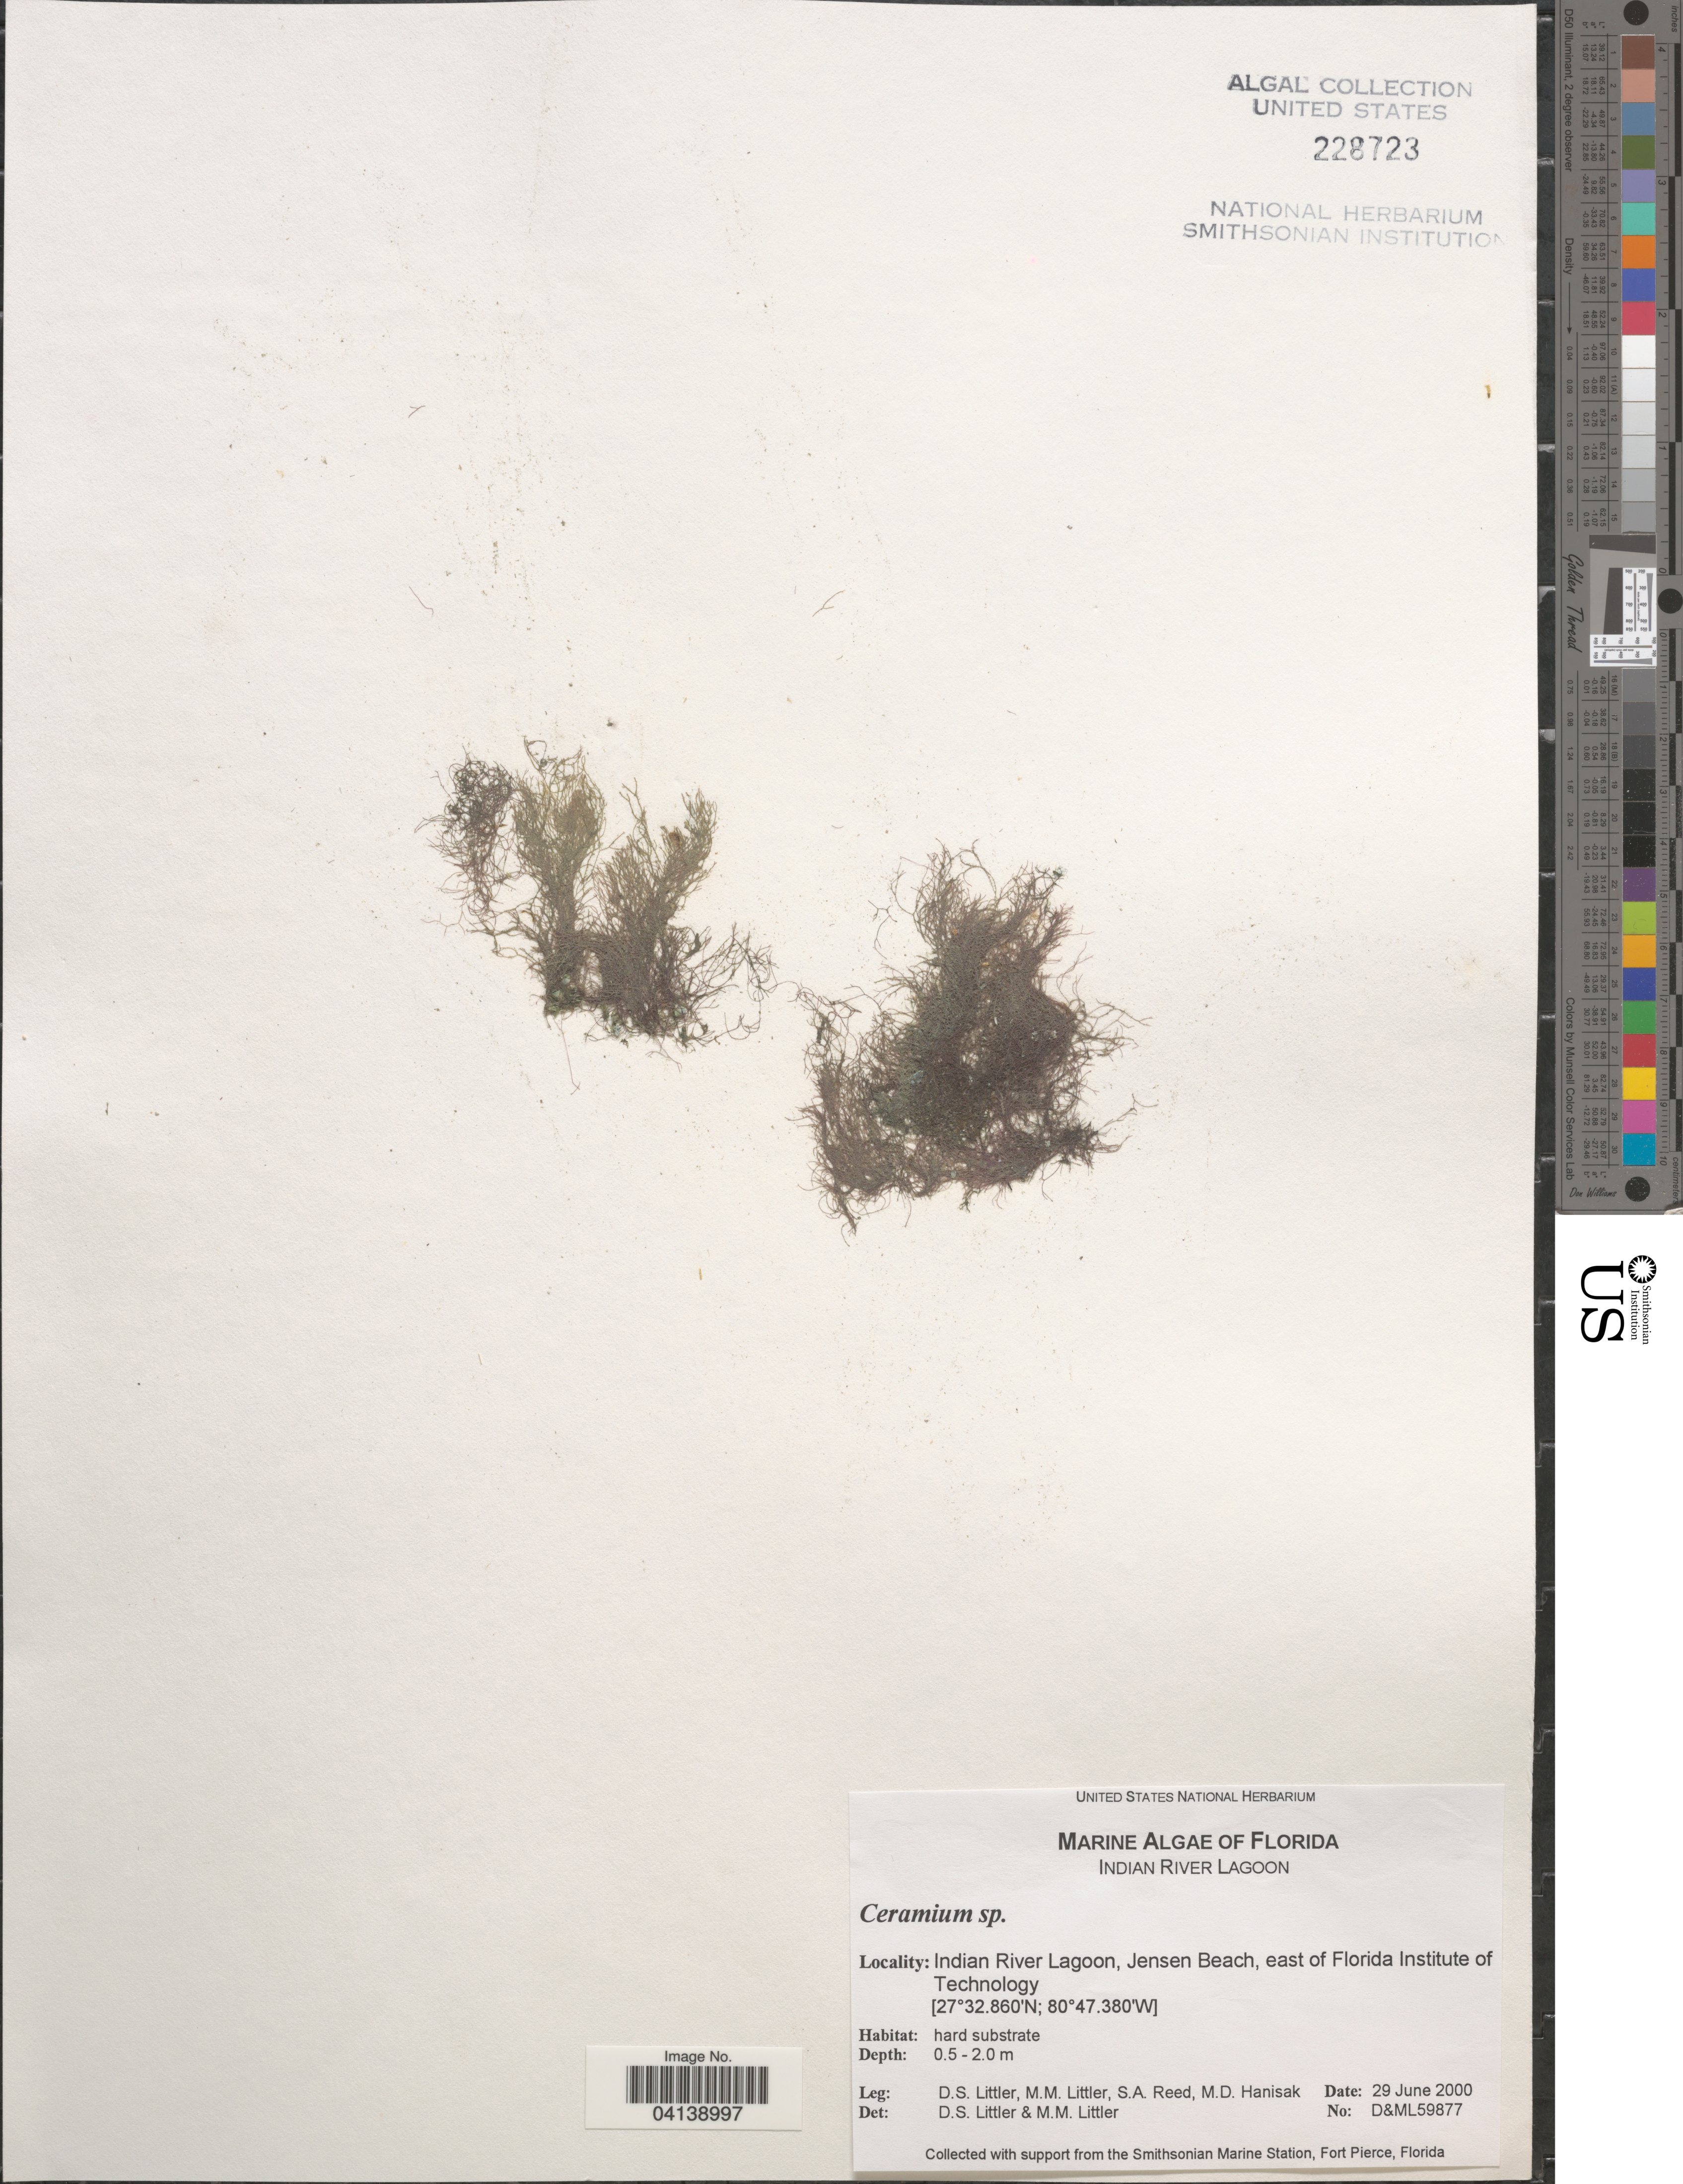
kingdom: Plantae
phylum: Rhodophyta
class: Florideophyceae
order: Ceramiales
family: Ceramiaceae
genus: Ceramium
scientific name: Ceramium sp.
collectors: D. S. Littler, S. Reed & M. Hanisak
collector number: D&ML59877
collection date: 2000-06-29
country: United States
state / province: Florida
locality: Indian River Lagoon, Jensen Beach, east of Florida Institute of Technology.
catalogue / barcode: US 228723